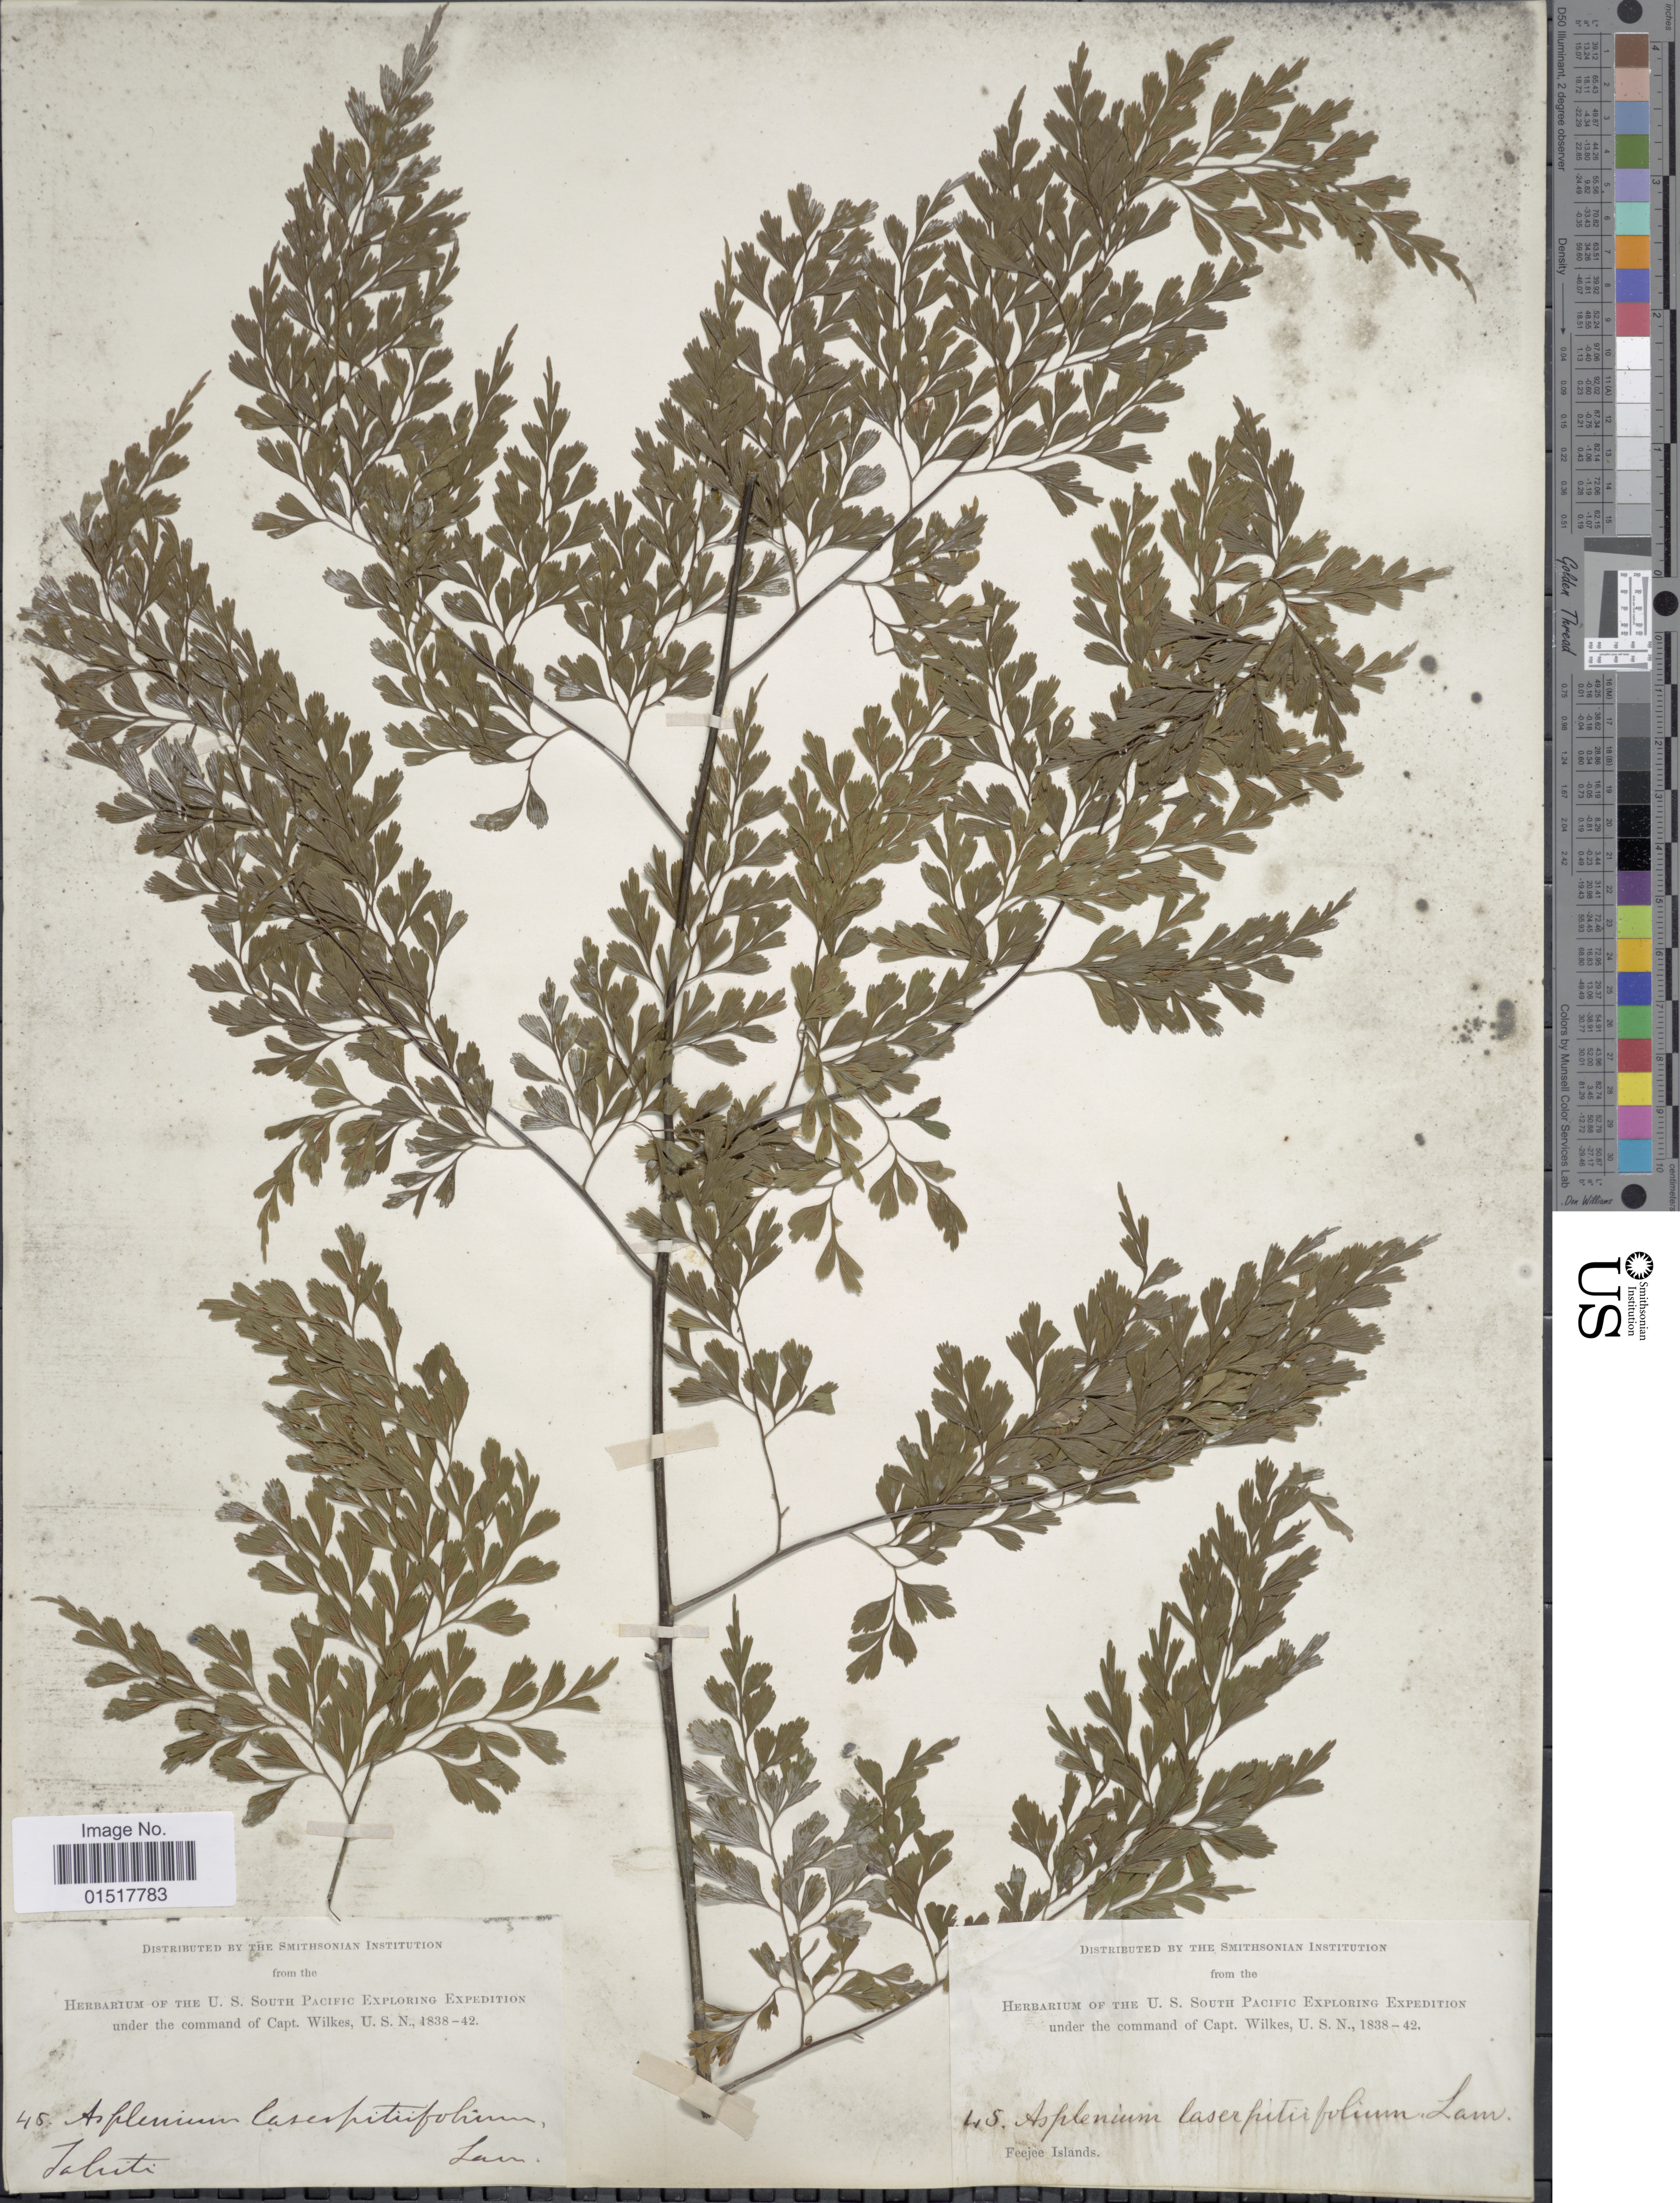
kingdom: Plantae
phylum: Tracheophyta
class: Polypodiopsida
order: Polypodiales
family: Aspleniaceae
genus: Asplenium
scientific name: Asplenium laserpitiifolium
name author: Lam.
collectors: Wilkes Explor. Exped.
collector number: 45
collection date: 1838/1842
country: French Polynesia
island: Tahiti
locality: Tahiti, Feejee Islands.